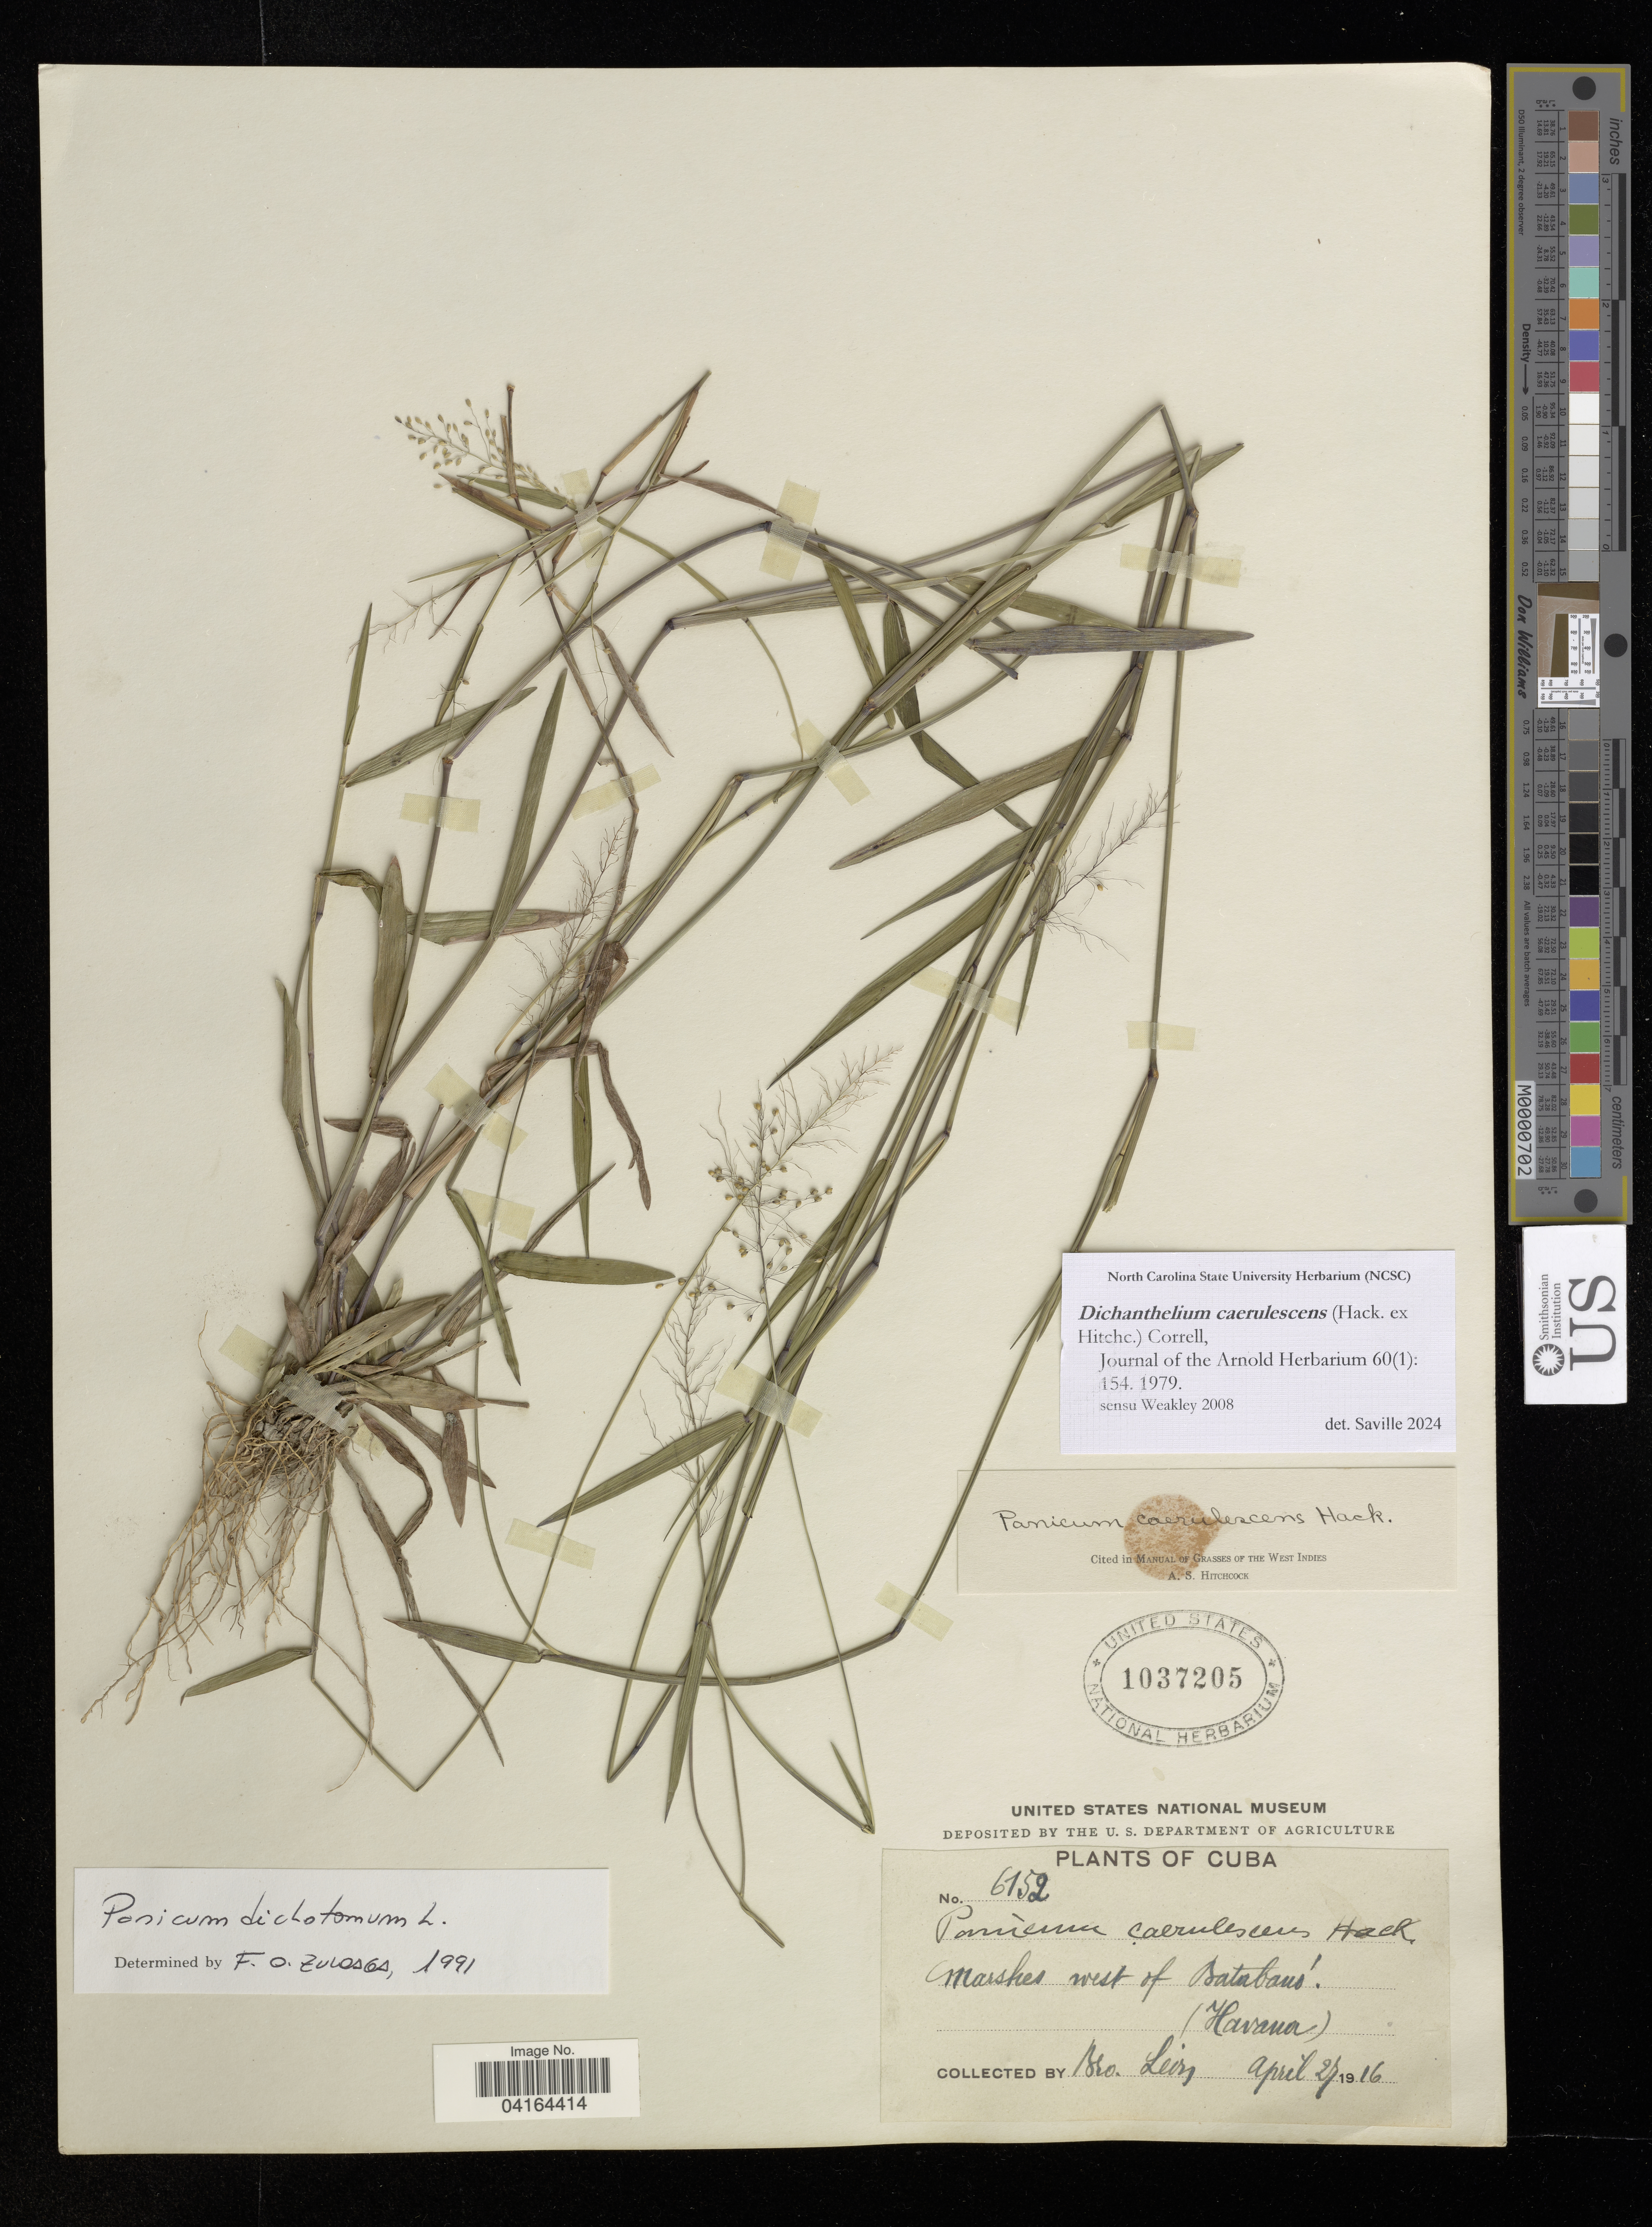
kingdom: Plantae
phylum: Tracheophyta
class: Liliopsida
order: Poales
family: Poaceae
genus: Dichanthelium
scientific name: Dichanthelium caerulescens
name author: (Hack. ex Hitchc.) Correll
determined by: Saville, A. C., (NCSC), North Carolina State University (UNITED STATES)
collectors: Bro. León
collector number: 6152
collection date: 1916-04-27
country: Cuba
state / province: La Habana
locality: Marshes west of Batabanó.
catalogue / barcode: US 1037205